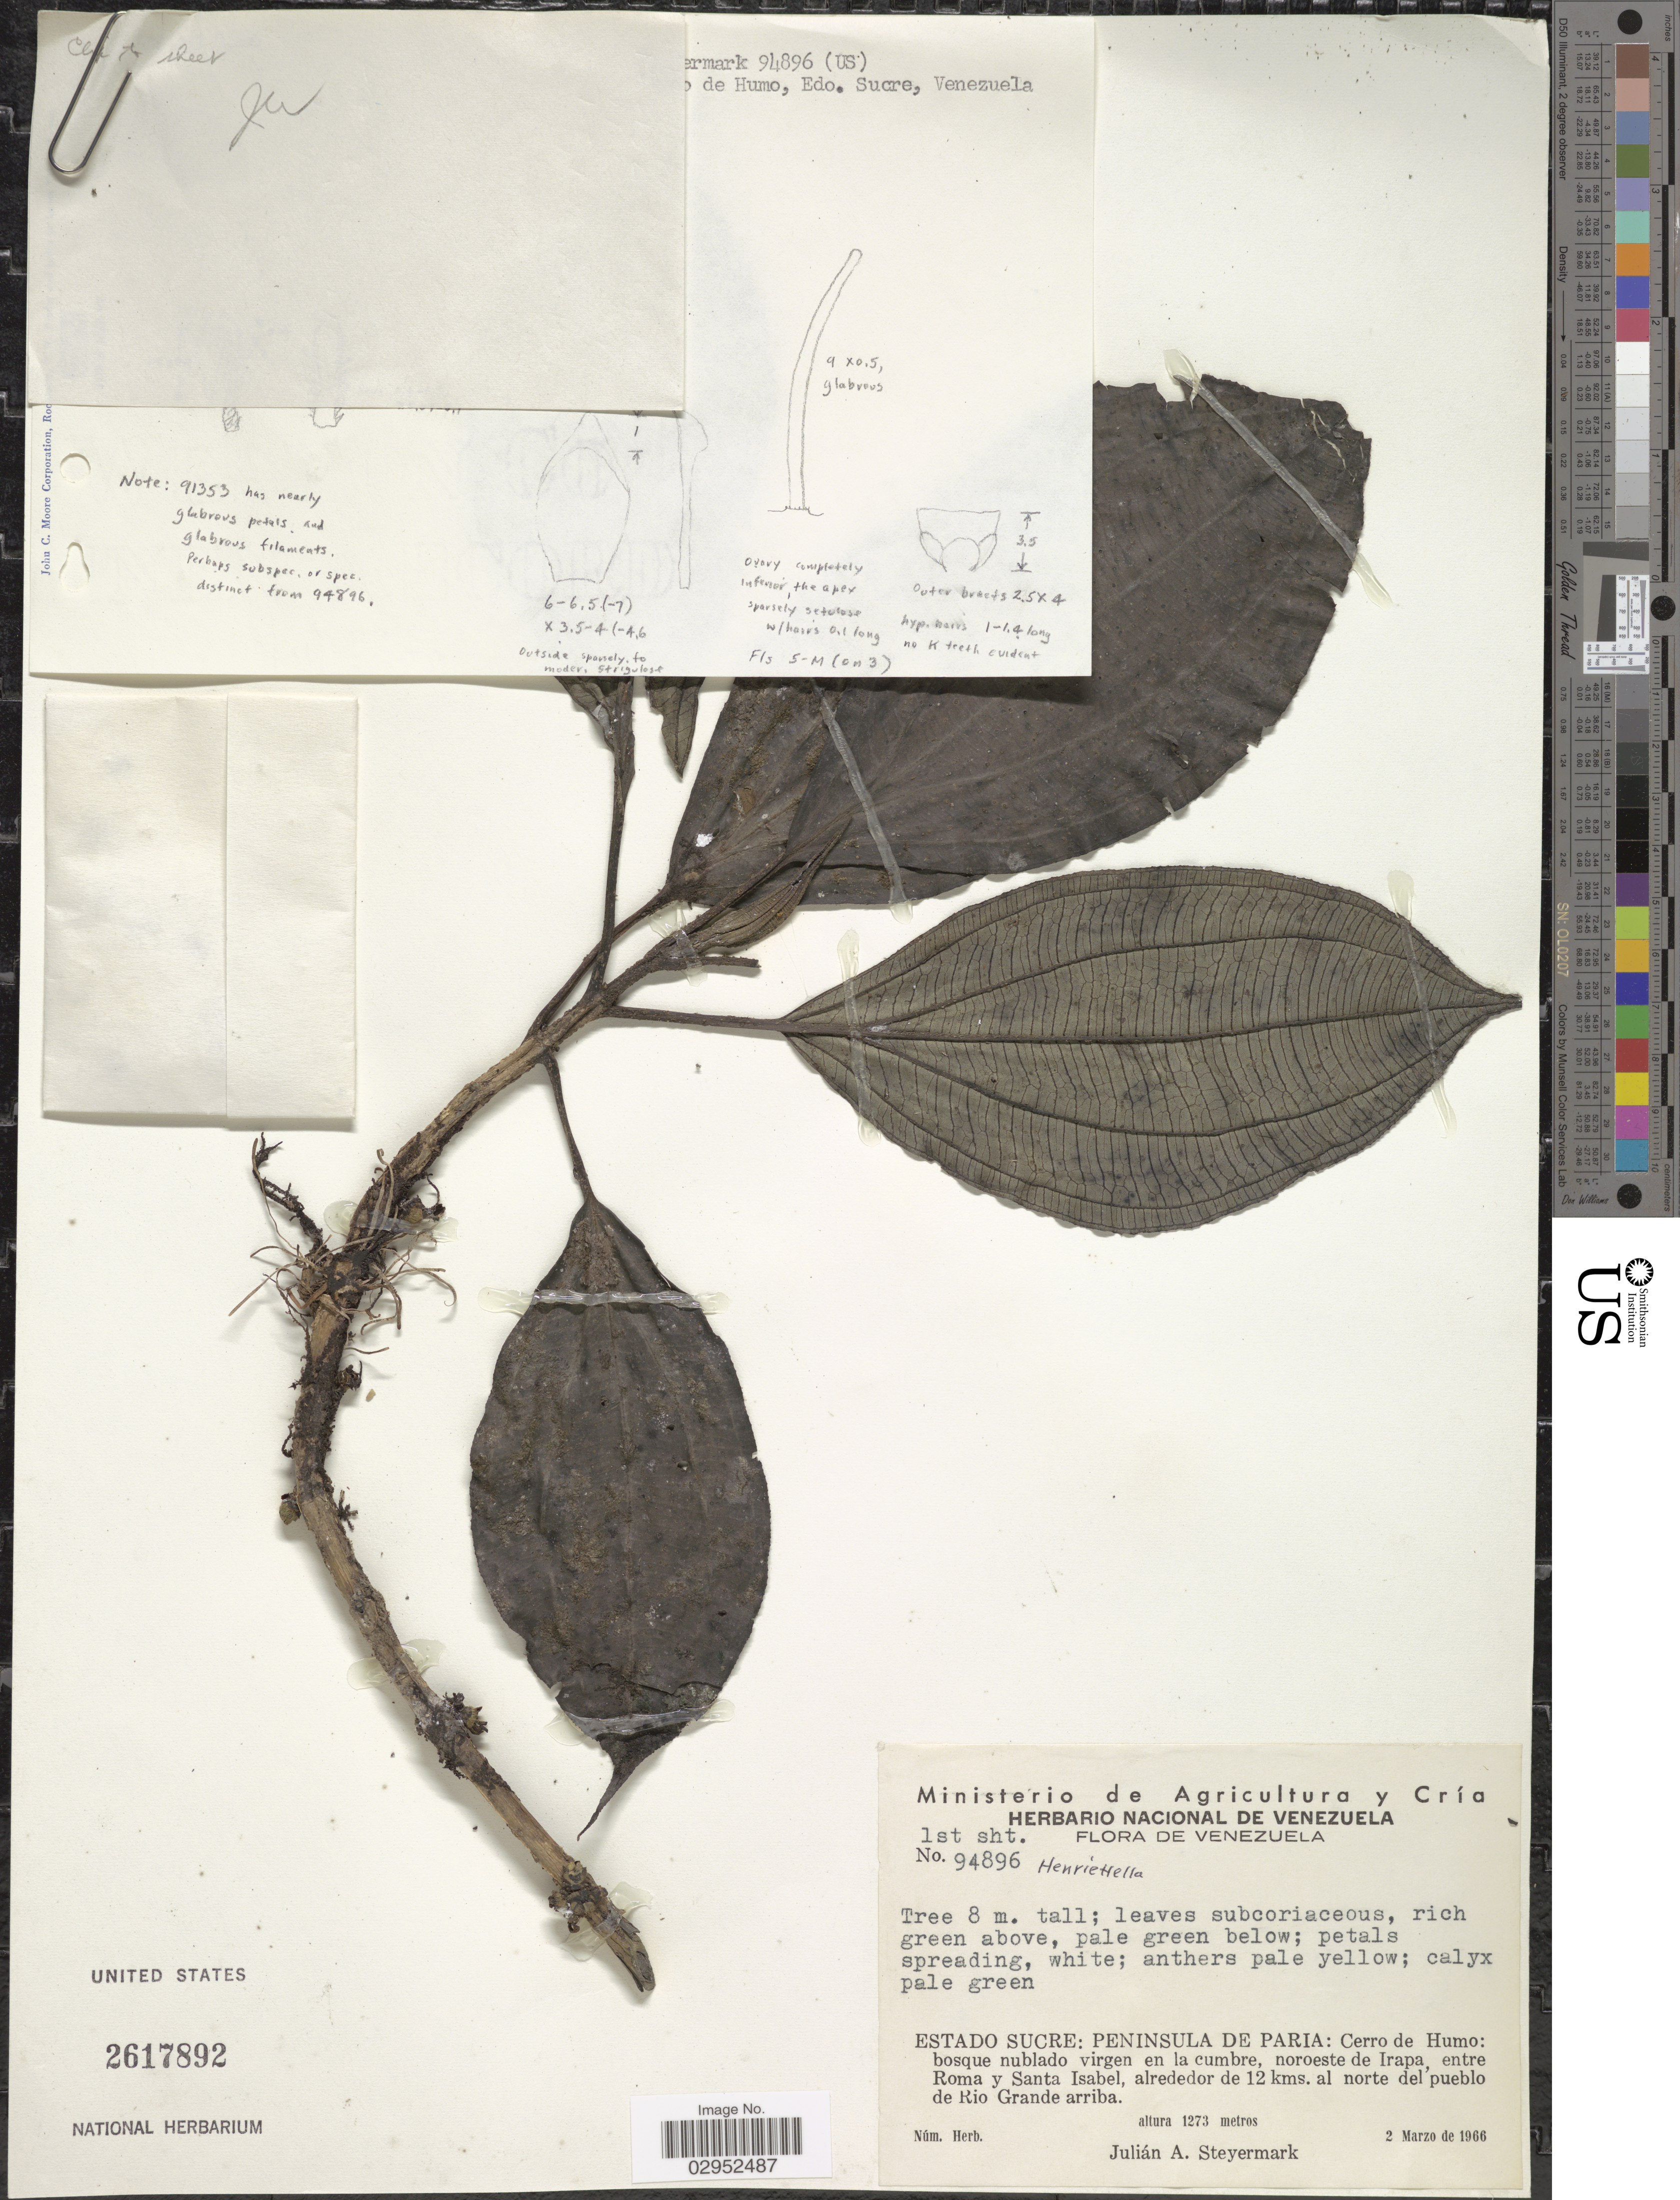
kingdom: Plantae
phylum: Tracheophyta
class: Magnoliopsida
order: Myrtales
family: Melastomataceae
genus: Henriettea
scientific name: Henriettea sp.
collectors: J. Steyermark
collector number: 94896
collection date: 1966-03-02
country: Venezuela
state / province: Sucre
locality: Peninsula de Paria: Cerro de Humo: bosque nublado virgen en la cumbre, noroeste de Irapa, entre Roma y Santa Isabel, alrededor de 12 kms. al norte del pueblo de Rio Grande arriba.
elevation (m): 1273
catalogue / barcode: US 2617892